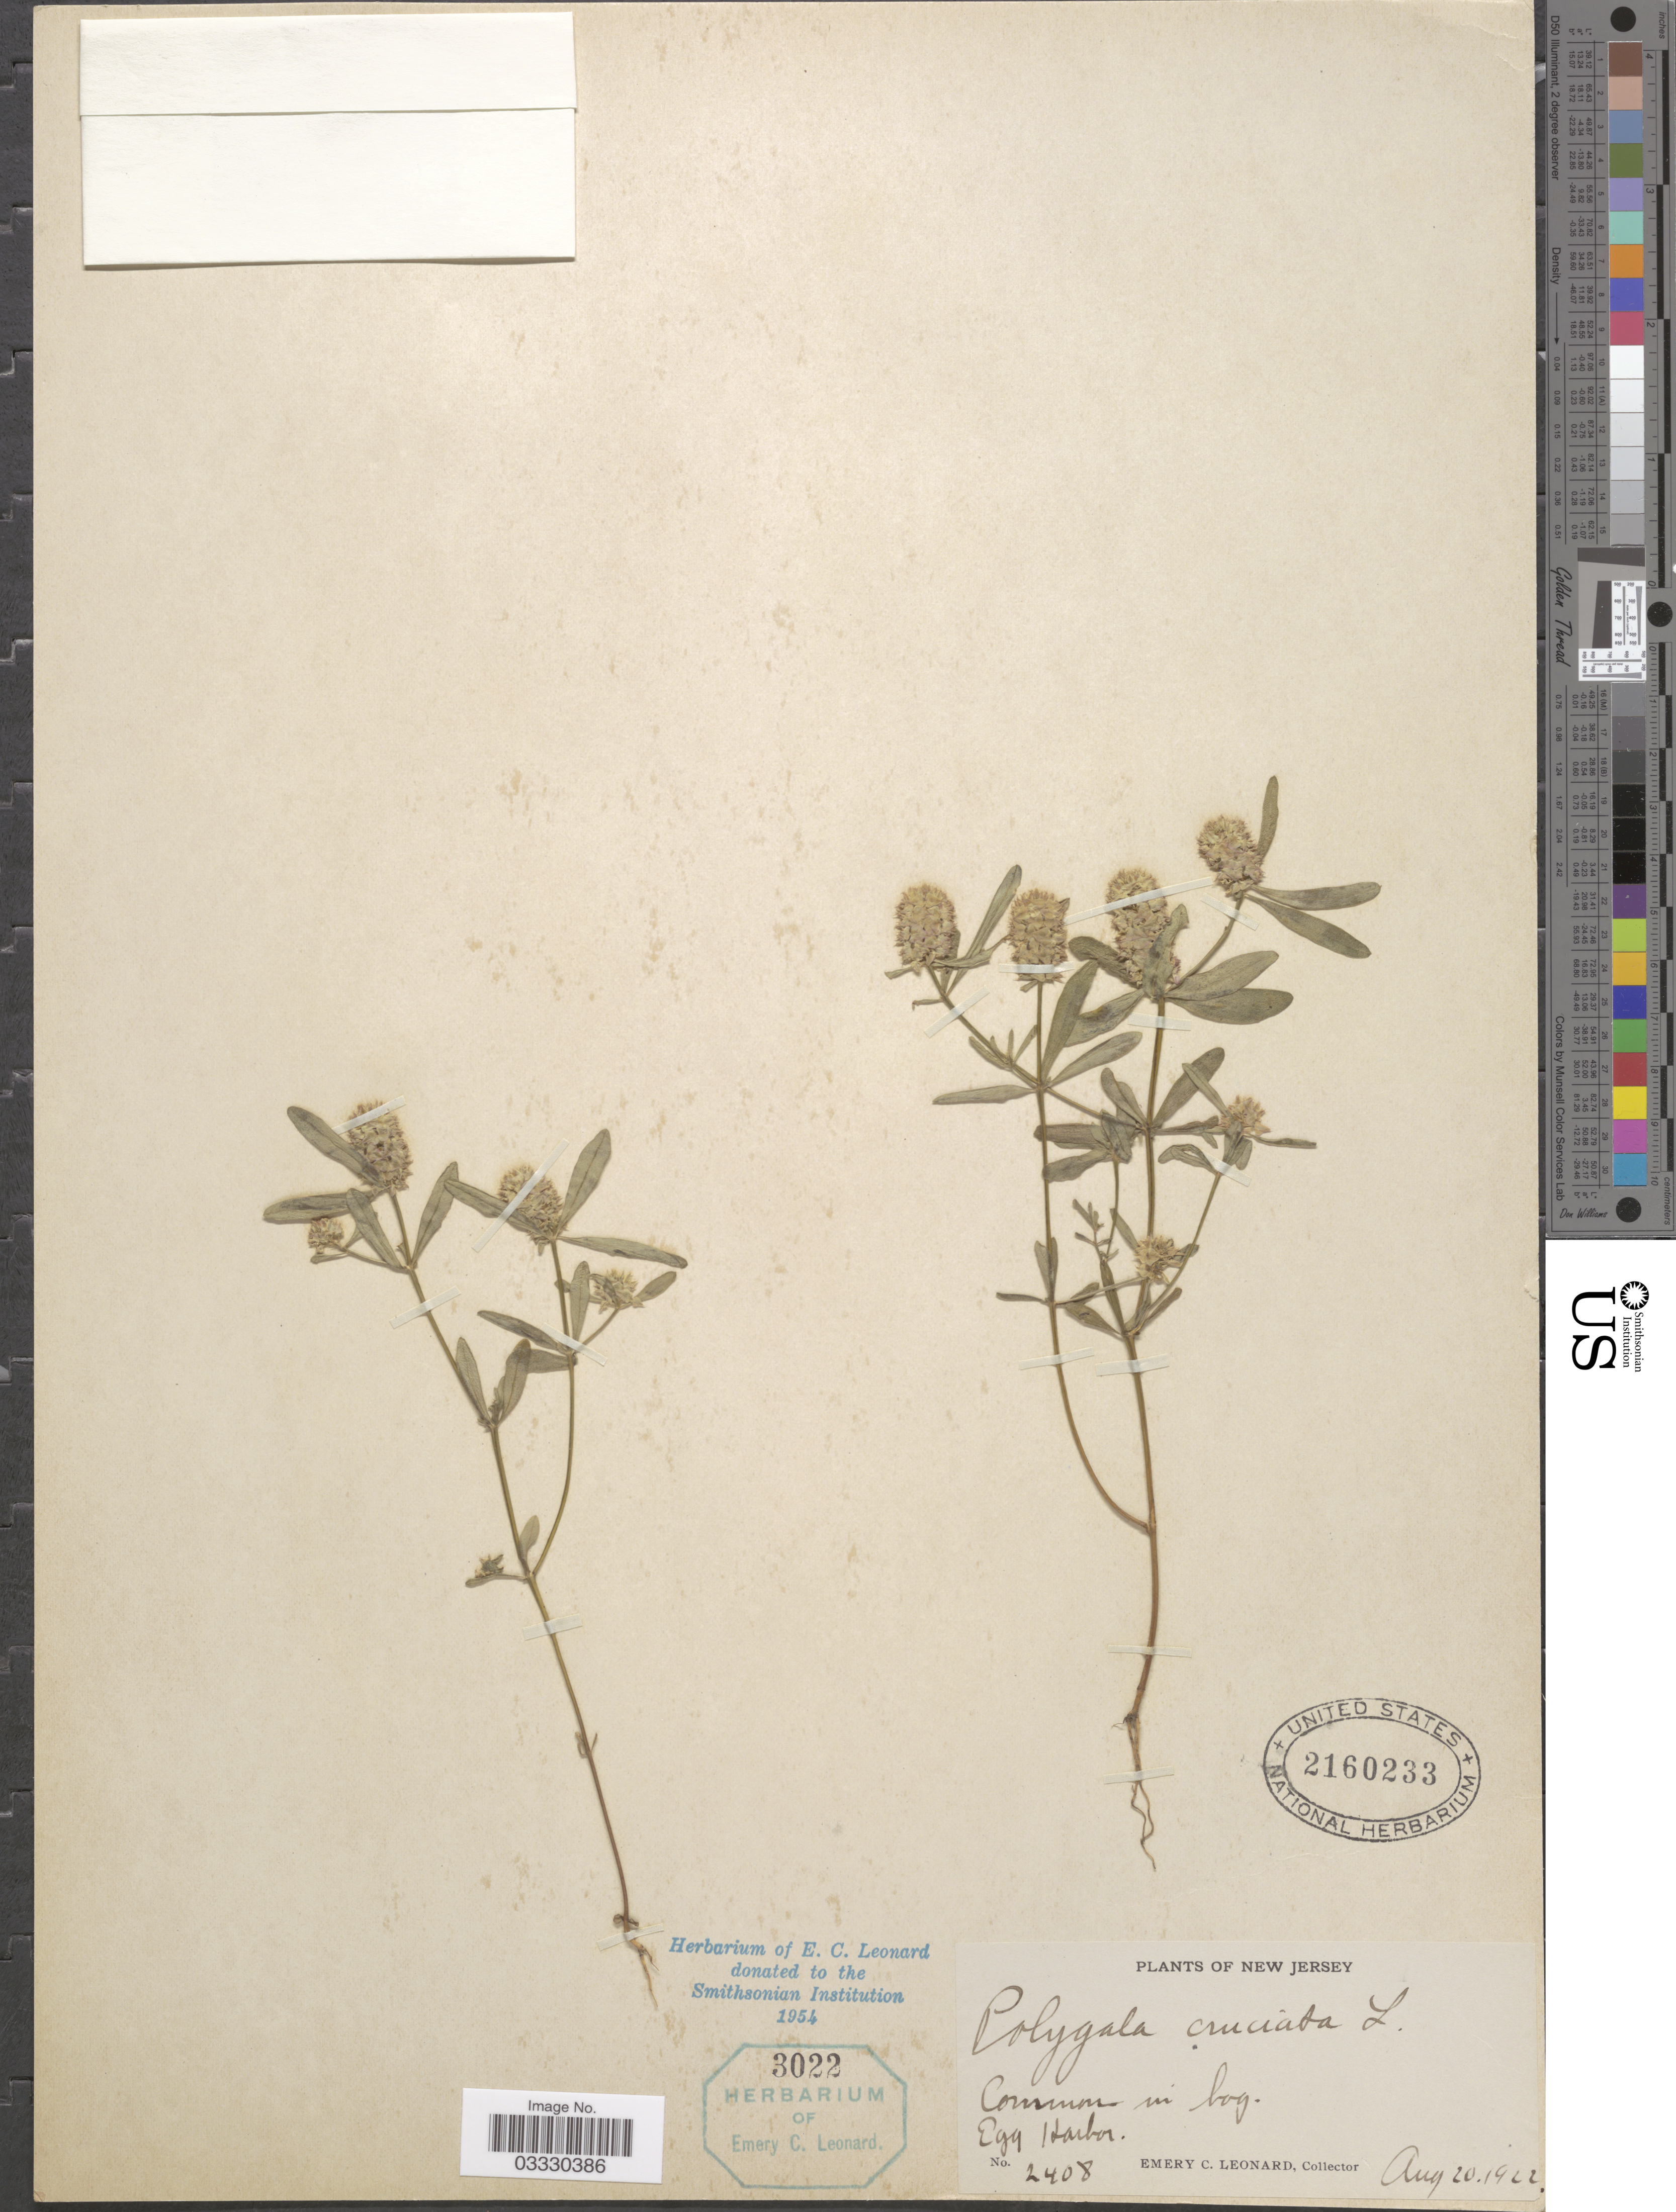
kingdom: Plantae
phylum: Tracheophyta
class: Magnoliopsida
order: Fabales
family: Polygalaceae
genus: Polygala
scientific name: Polygala cruciata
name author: L.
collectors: E. C. Leonard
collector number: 2408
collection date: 1922-08-20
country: United States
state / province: New Jersey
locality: Egg Harbor.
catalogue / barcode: US 2160233